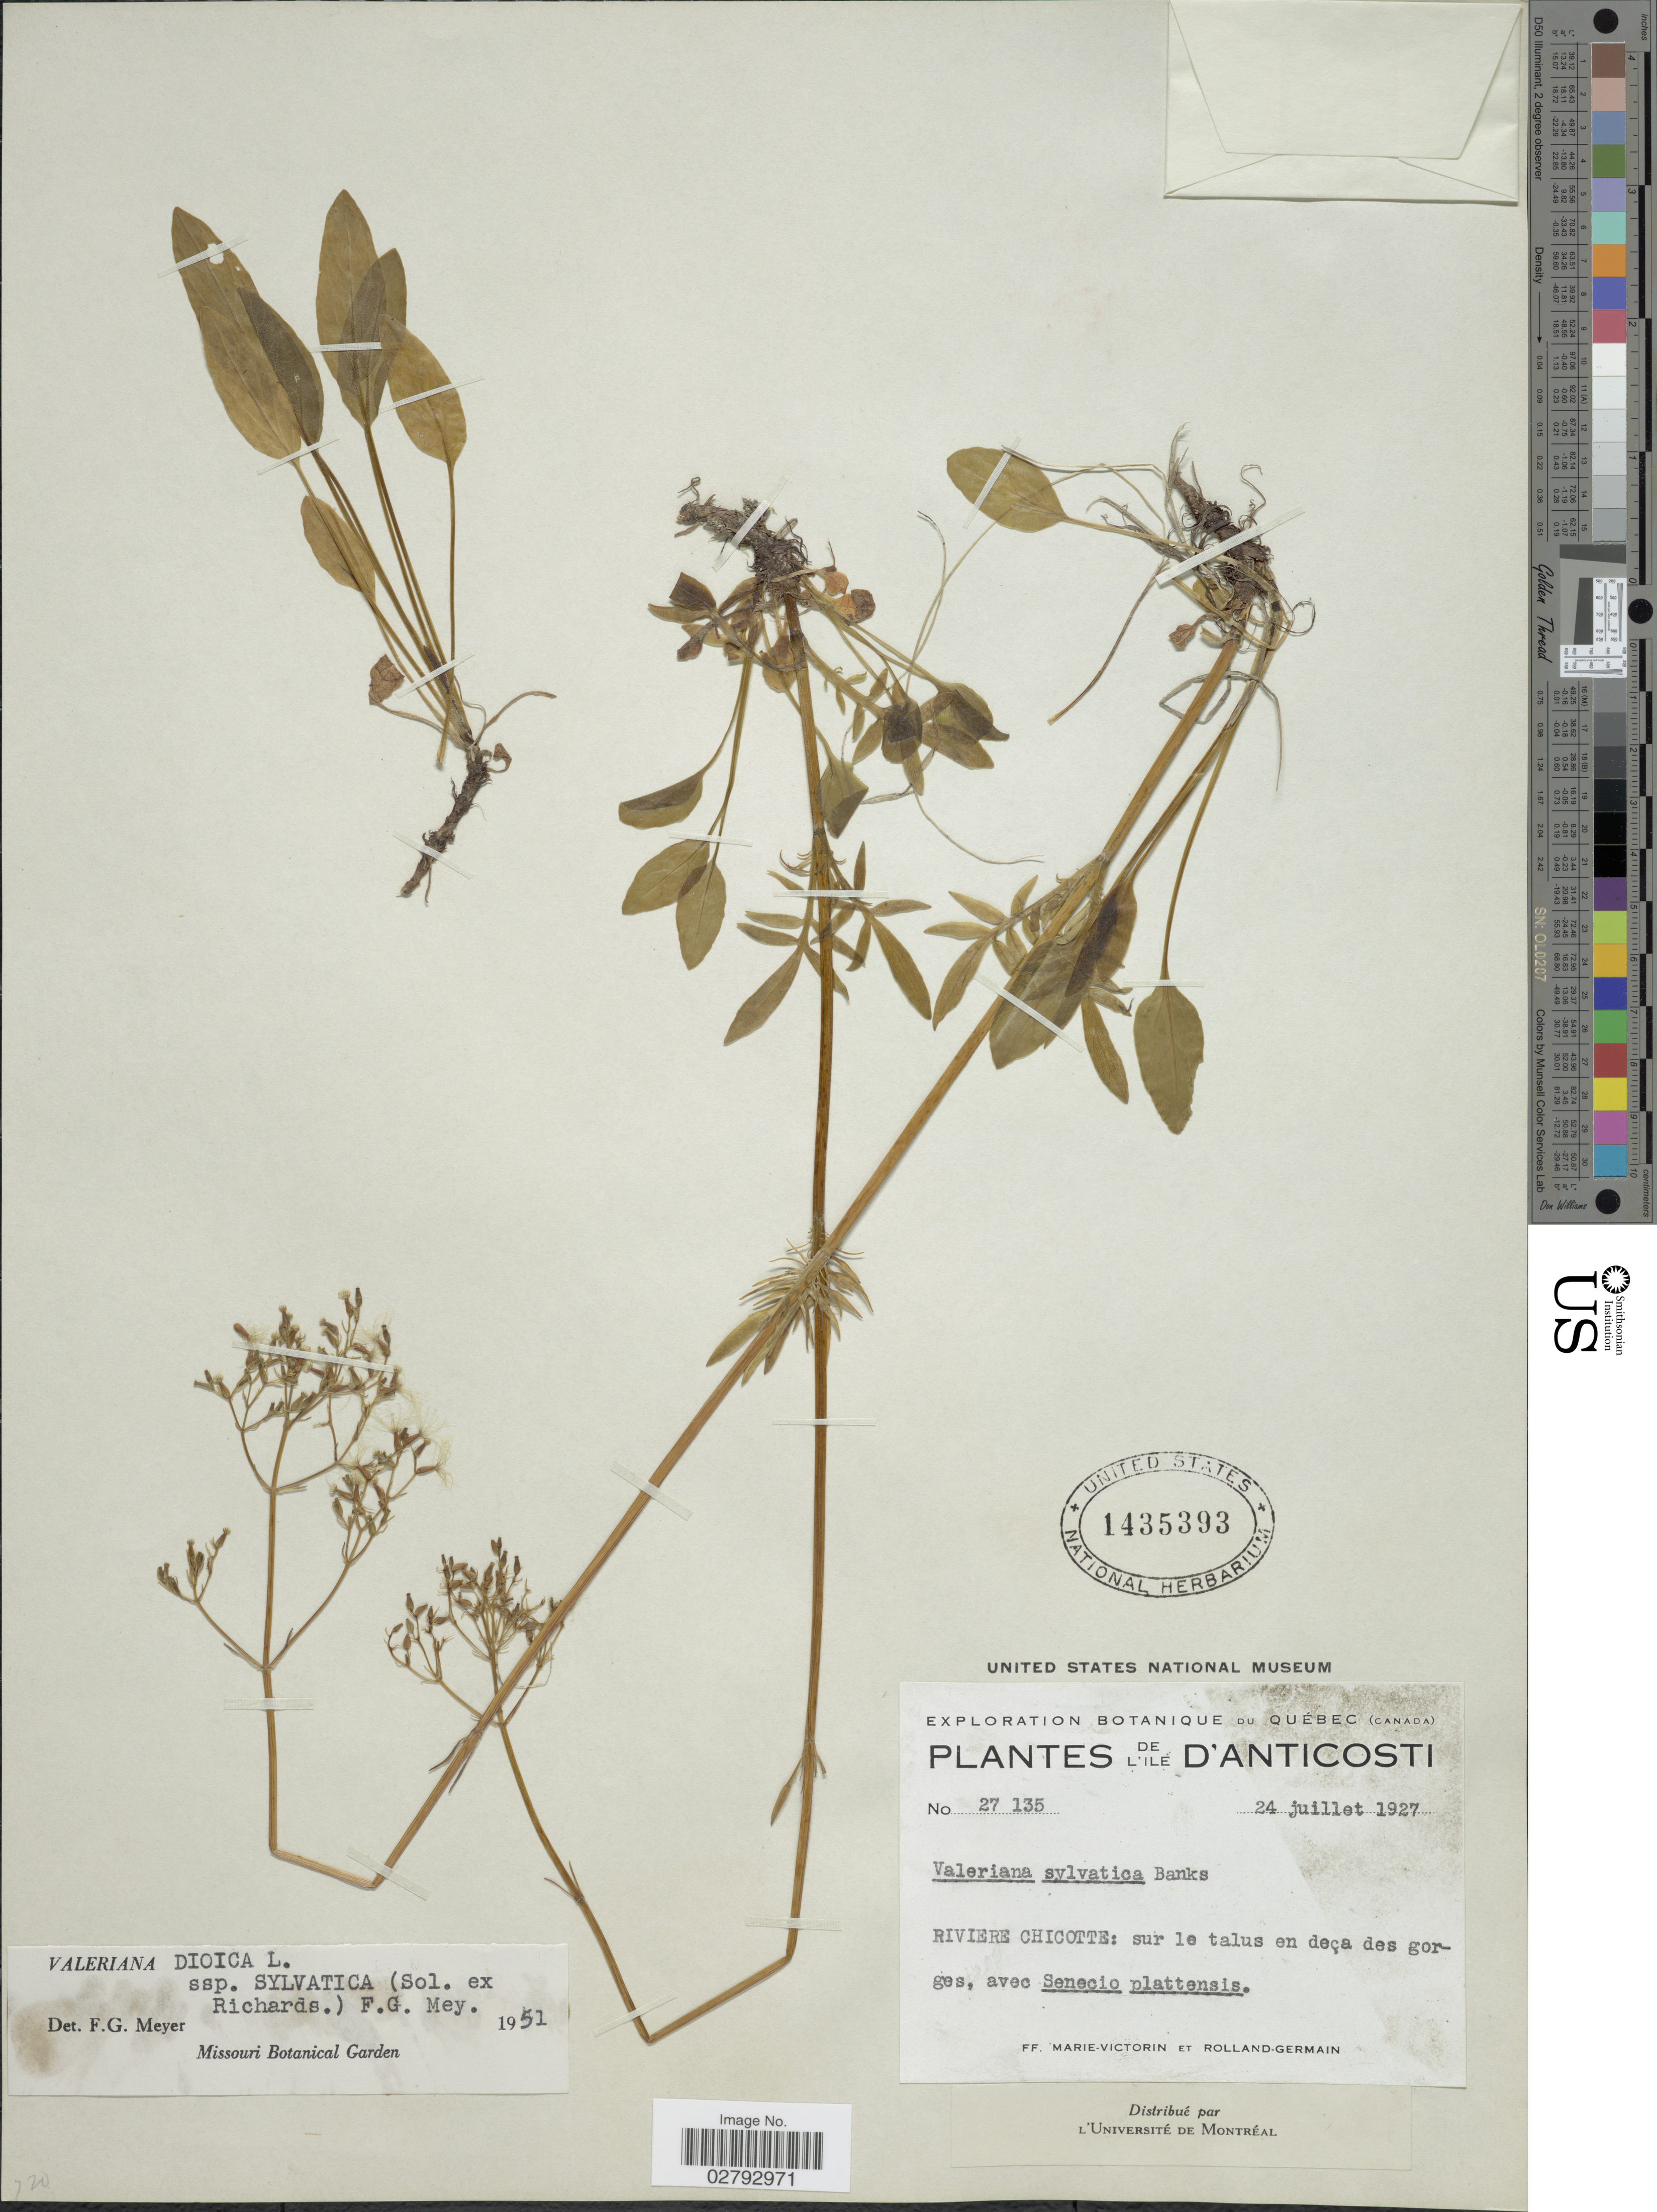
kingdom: Plantae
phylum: Tracheophyta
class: Magnoliopsida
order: Dipsacales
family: Caprifoliaceae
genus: Valeriana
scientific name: Valeriana dioica subsp. sylvatica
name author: (Sol. ex Richardson) F.G. Mey.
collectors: F. Marie-Victorin & Rolland-Germain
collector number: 27135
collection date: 1927-07-24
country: Canada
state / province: Quebec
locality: L'Ile D'Anticosti. Riviere Chicotte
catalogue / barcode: US 1435393